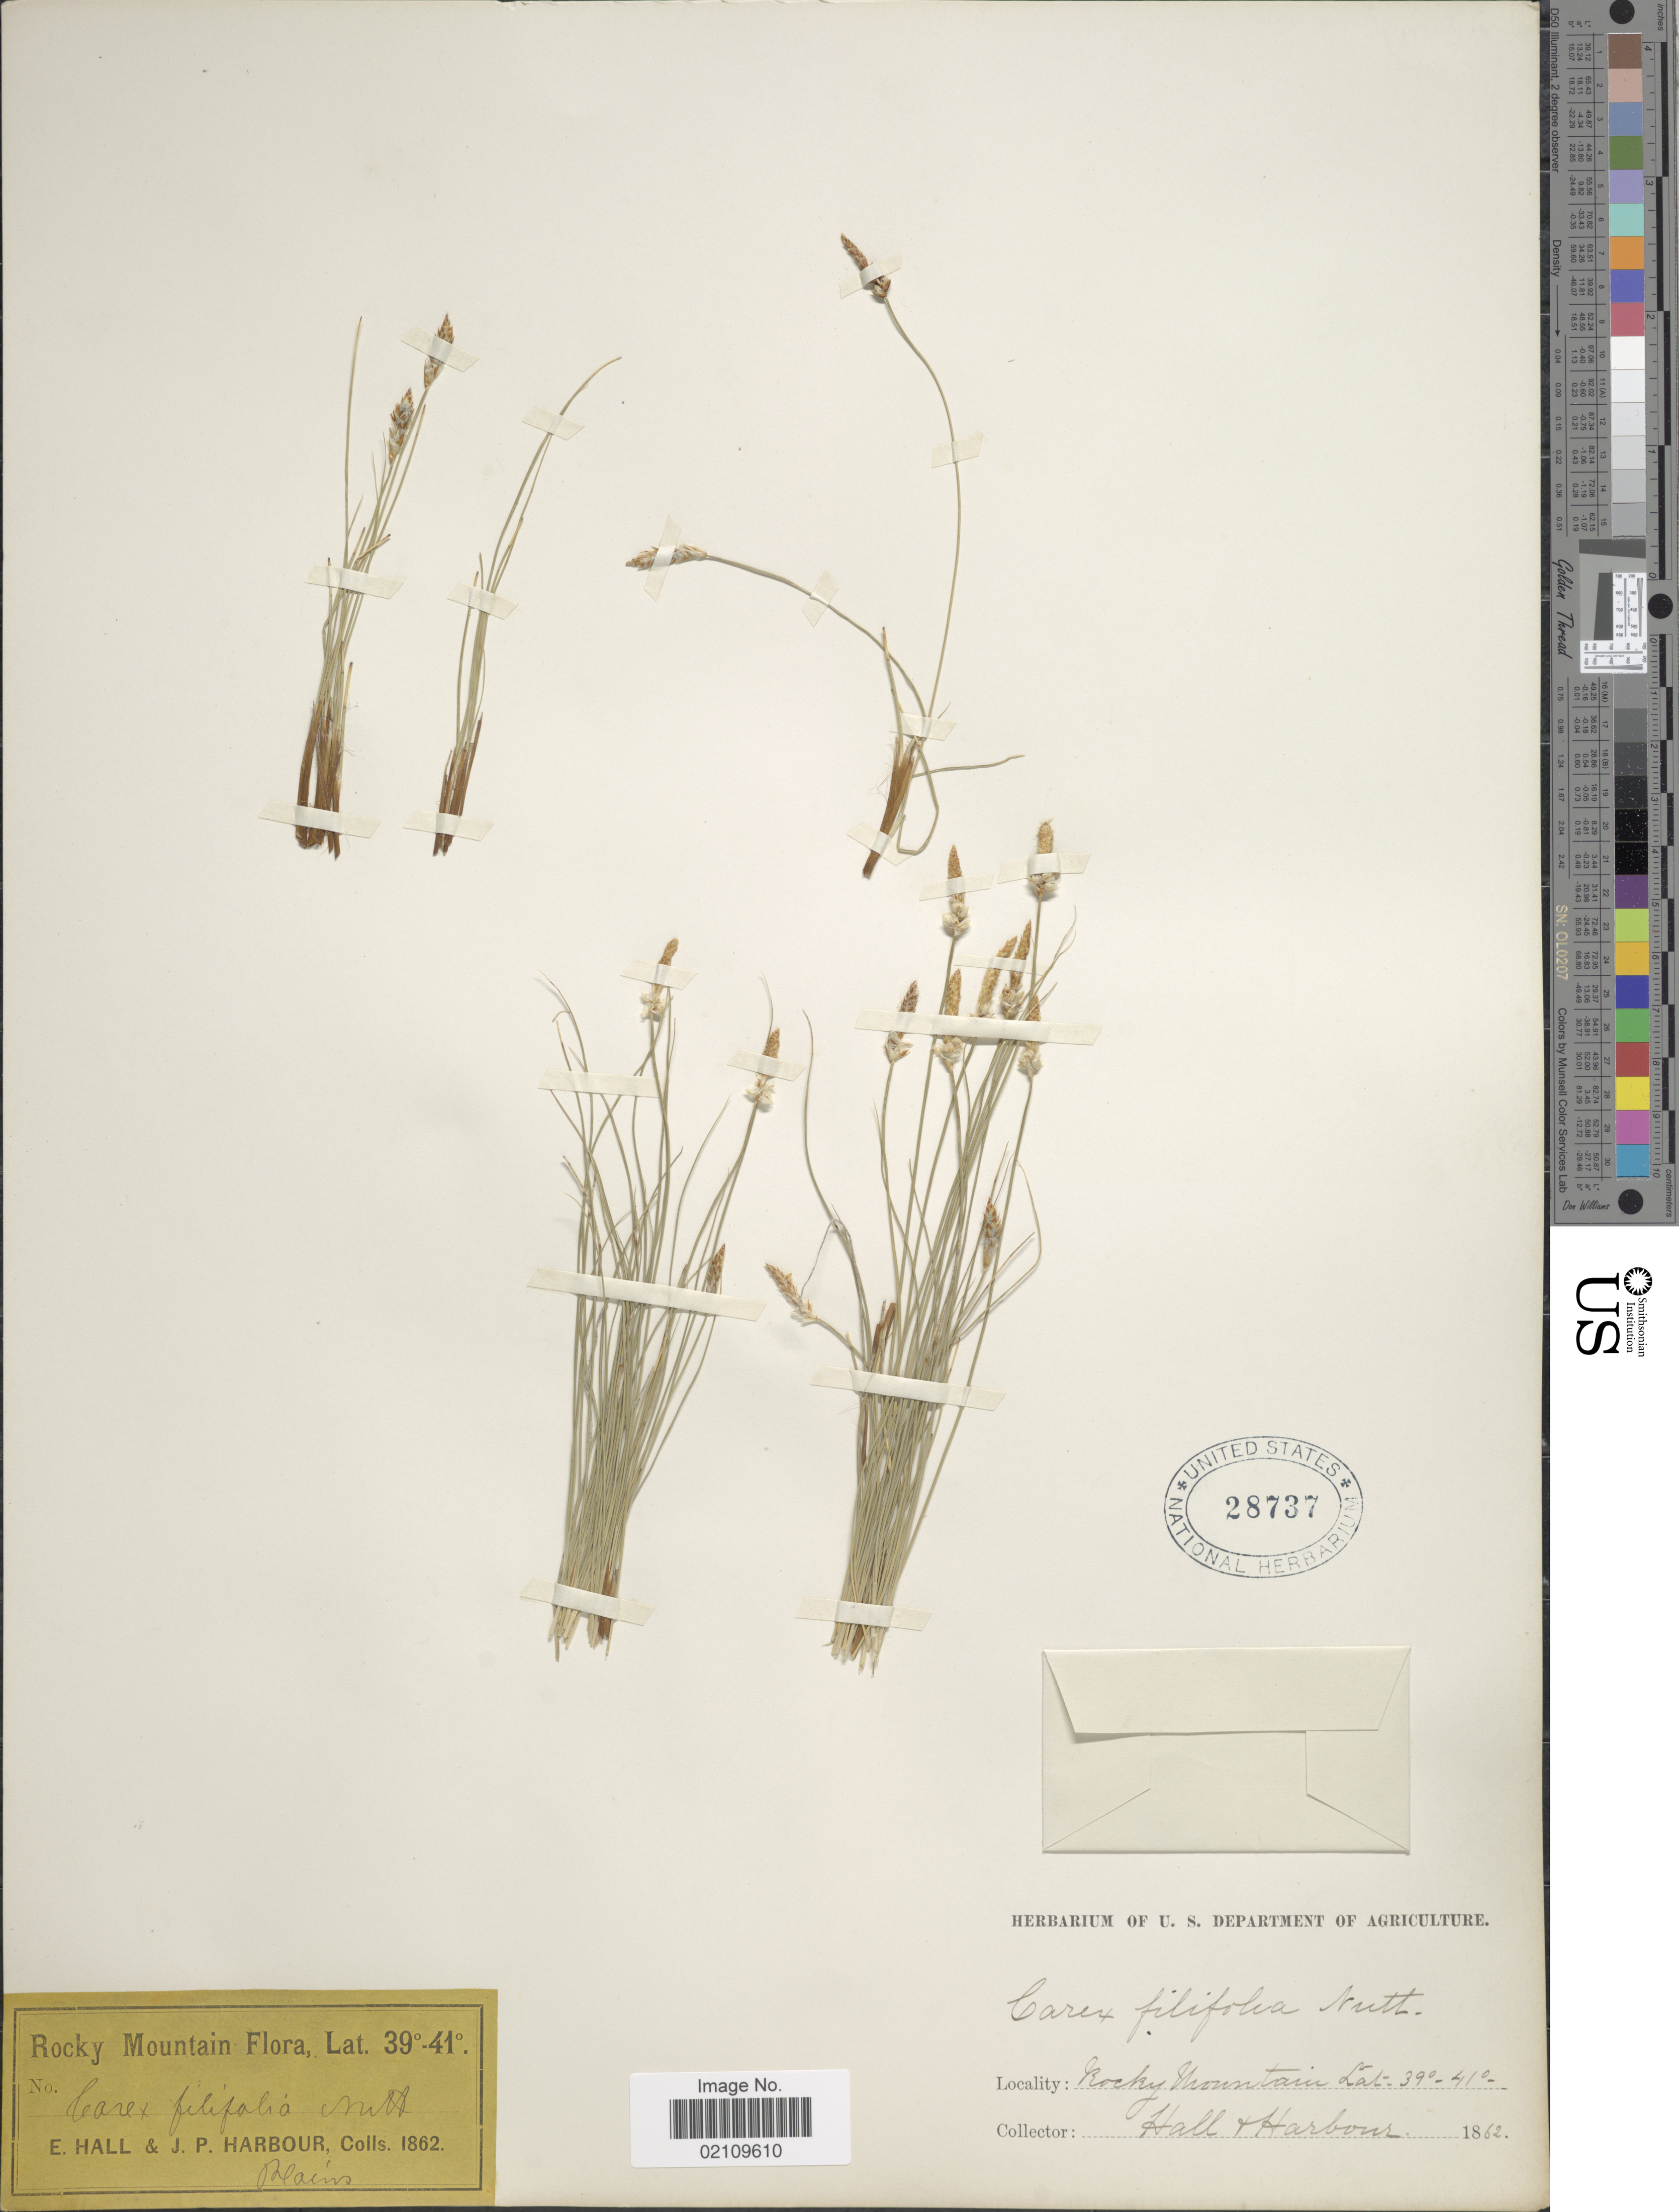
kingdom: Plantae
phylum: Tracheophyta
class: Liliopsida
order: Poales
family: Cyperaceae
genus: Carex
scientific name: Carex filifolia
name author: Nutt.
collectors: E. Hall & J. Harbour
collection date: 1862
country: United States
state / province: Colorado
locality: Rocky Mtns.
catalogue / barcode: US 28737